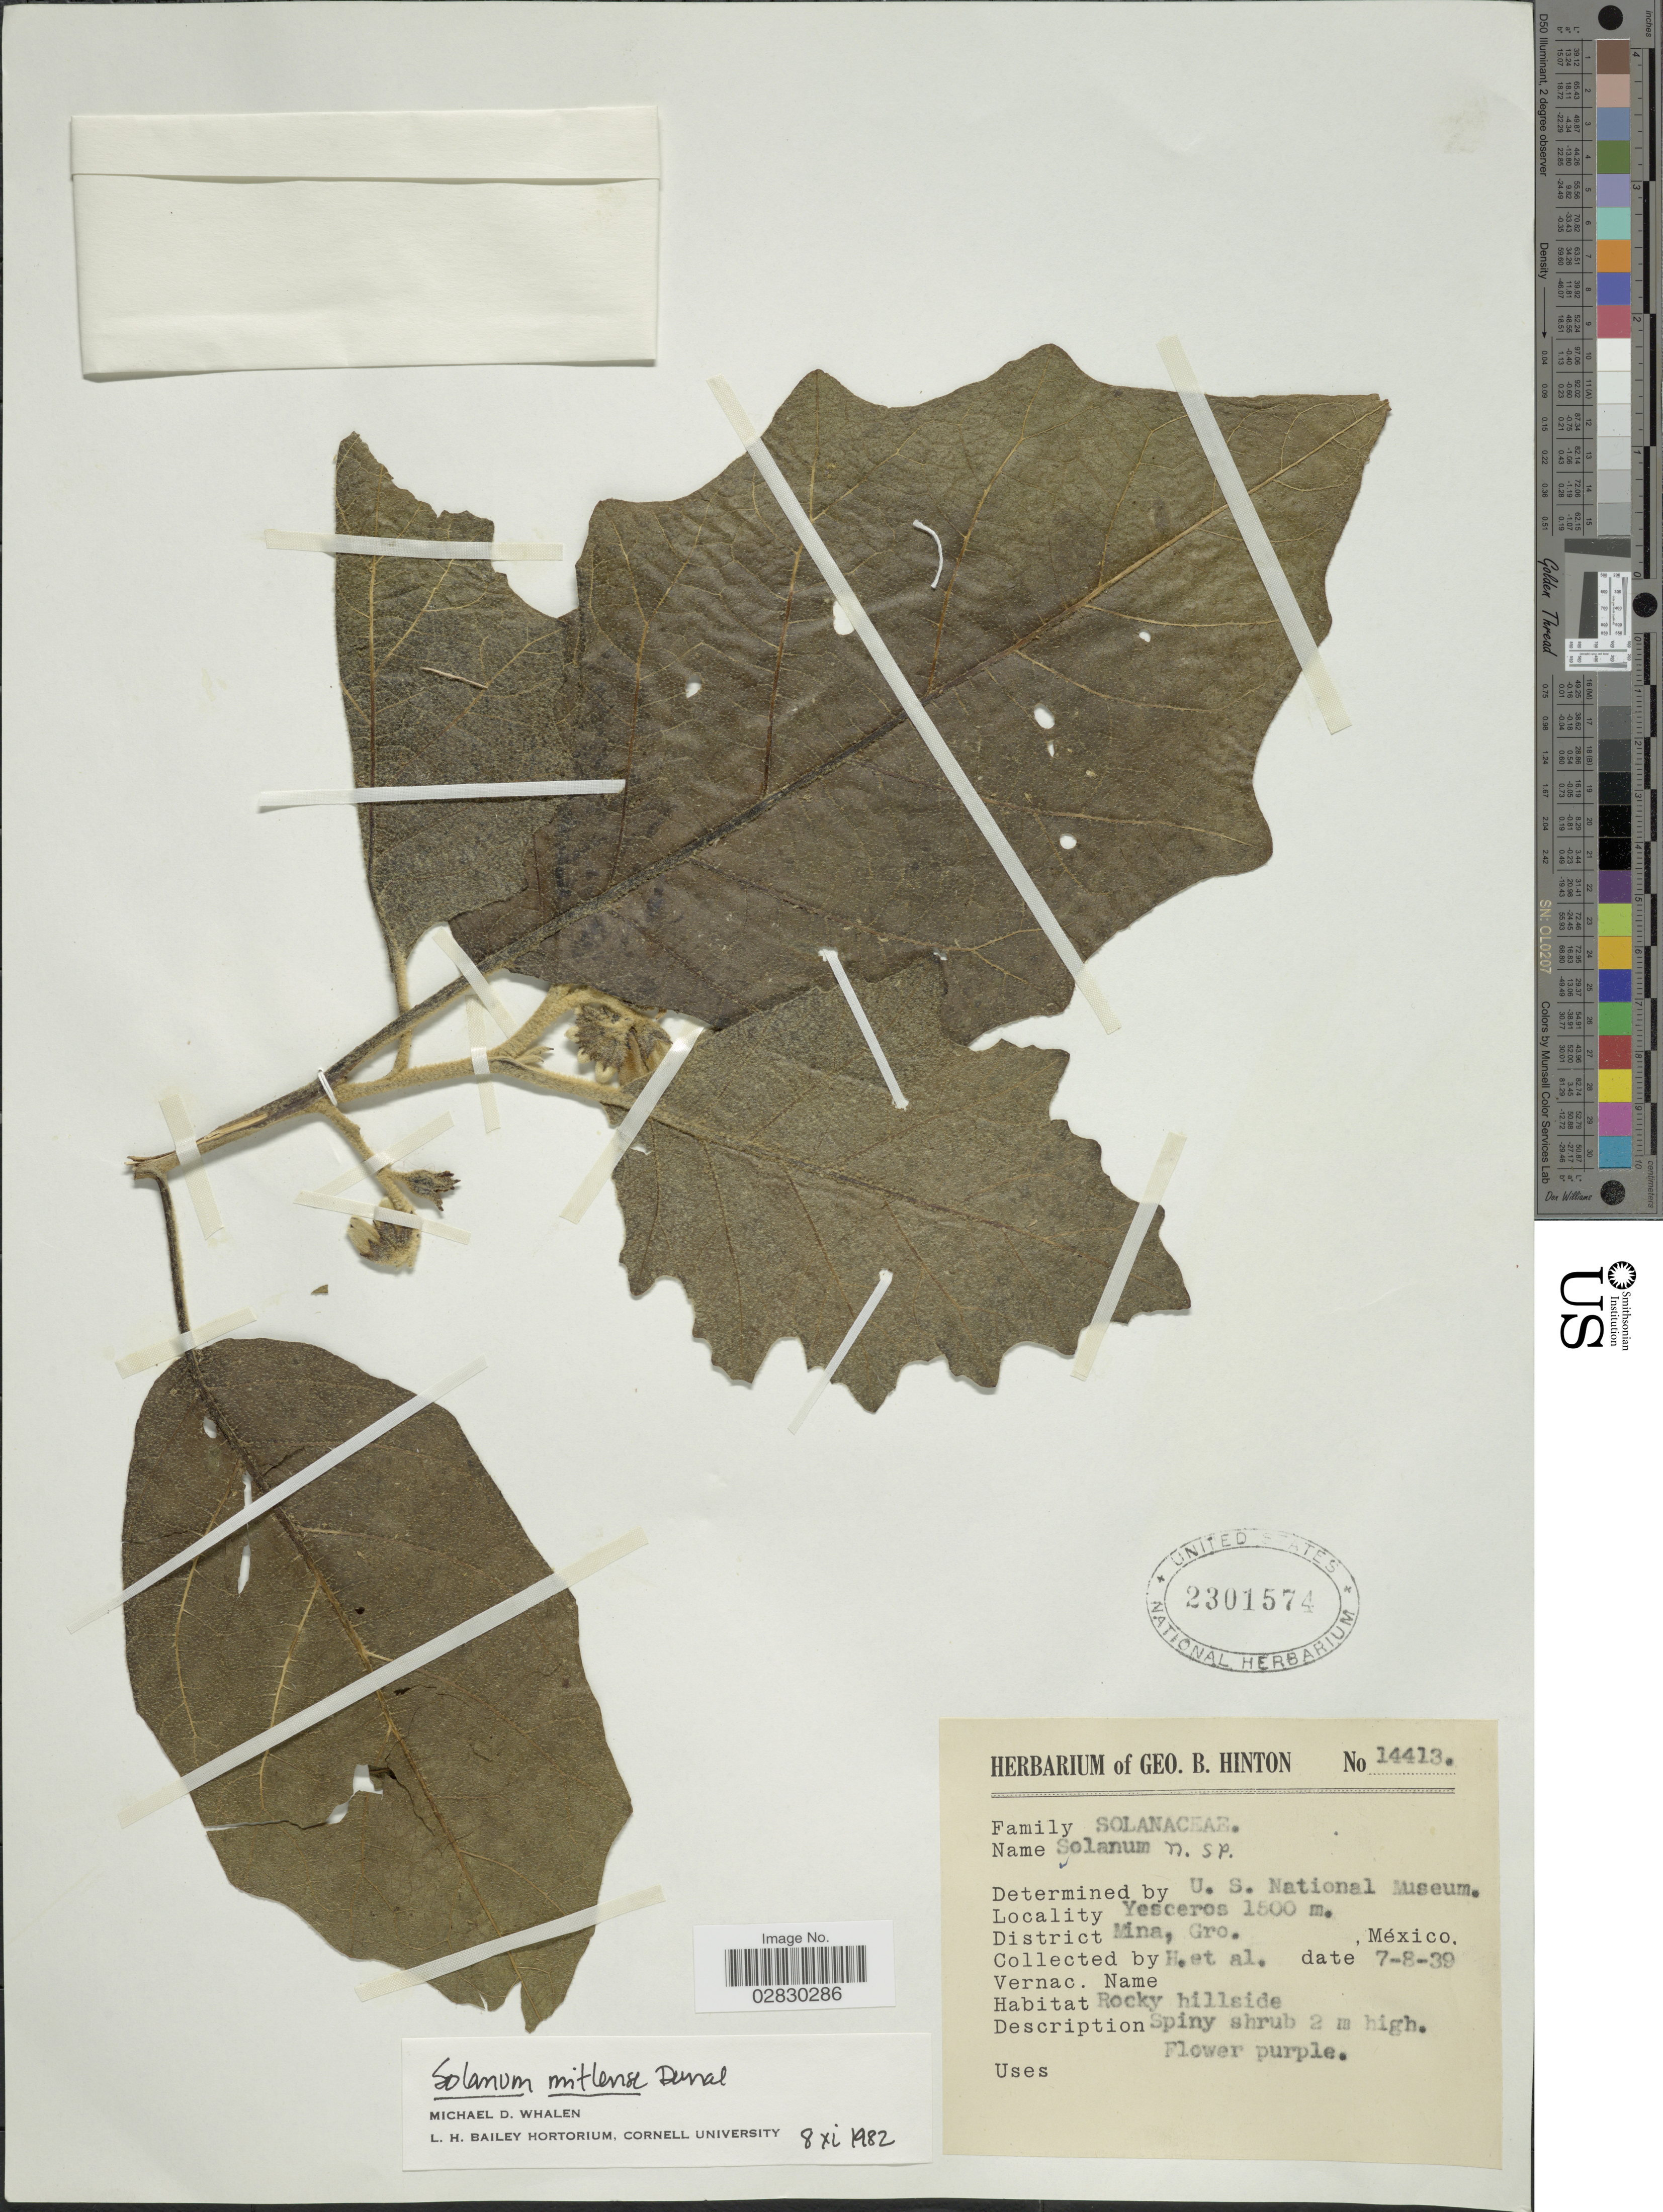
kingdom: Plantae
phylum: Tracheophyta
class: Magnoliopsida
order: Solanales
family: Solanaceae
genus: Solanum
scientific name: Solanum mitlense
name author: Dunal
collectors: G. B. Hinton & et al.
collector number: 14413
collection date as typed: Transcribed d/m/y: 7/8/39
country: Mexico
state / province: Guerrero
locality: Yesceros. District Mina.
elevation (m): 1500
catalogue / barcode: US 2301574